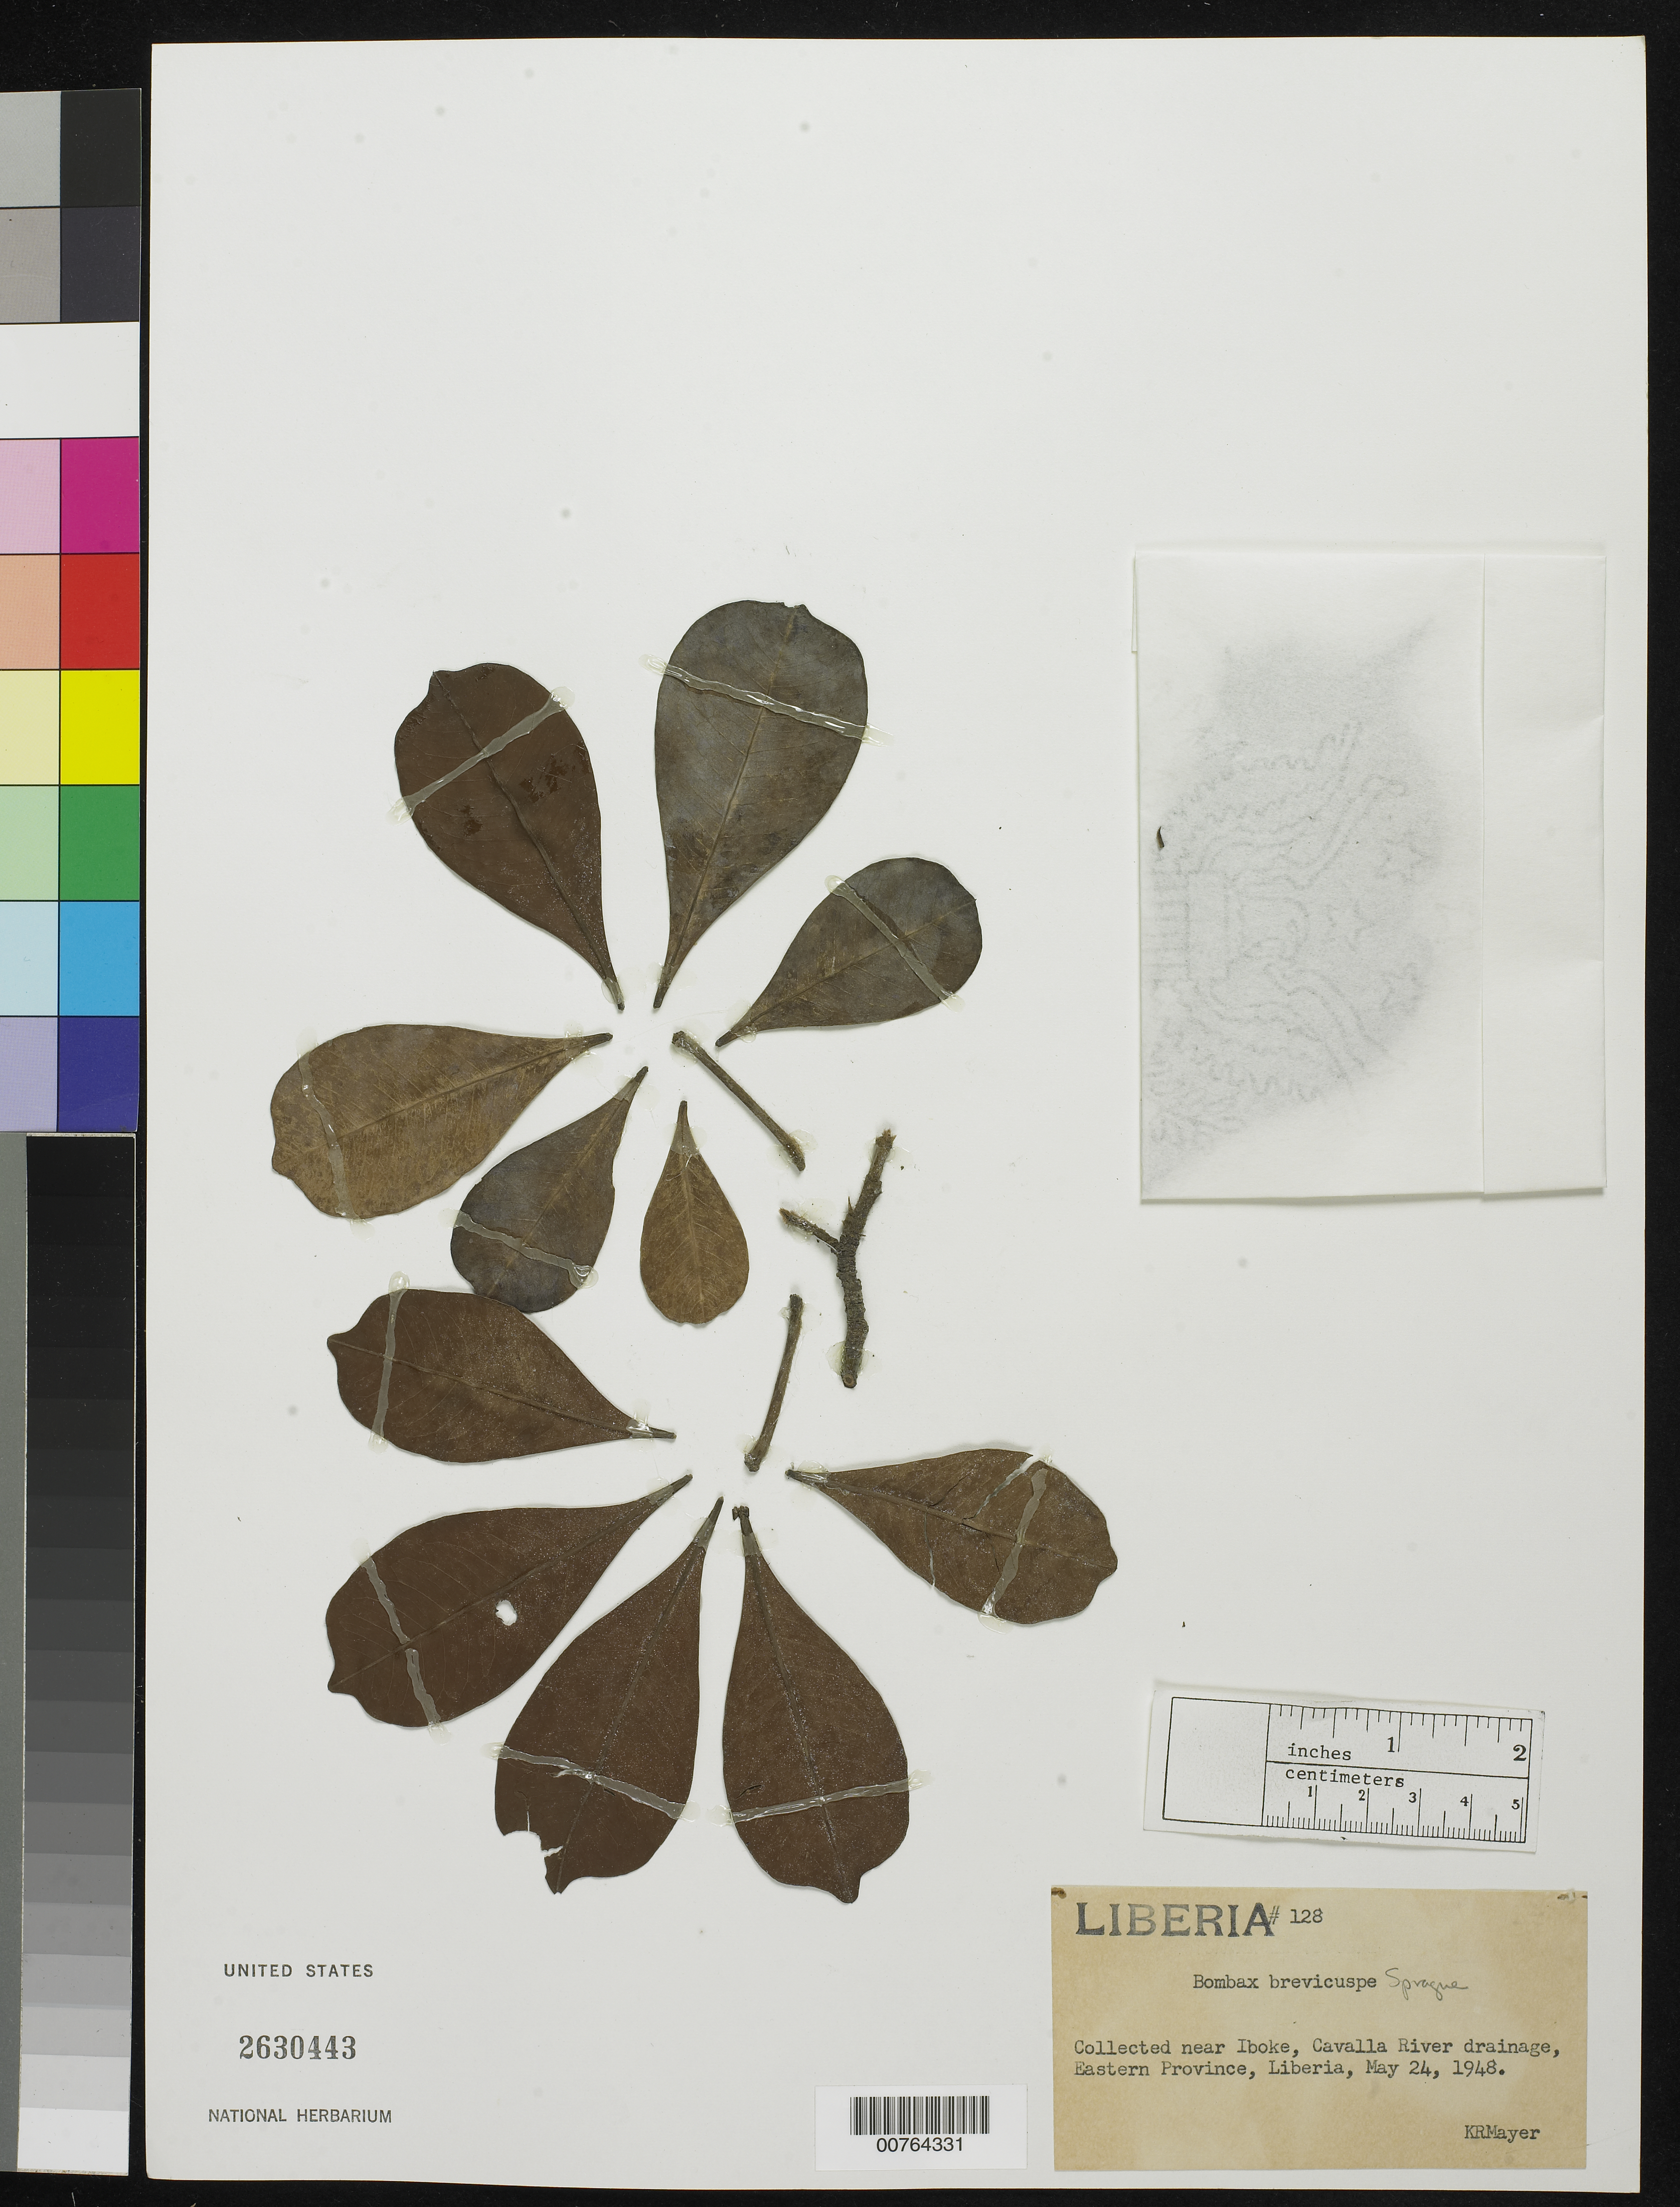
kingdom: Plantae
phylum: Tracheophyta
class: Magnoliopsida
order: Malvales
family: Malvaceae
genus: Bombax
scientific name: Bombax brevicuspe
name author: Spreng.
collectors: K. R. Mayer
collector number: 128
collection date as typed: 24 May 1948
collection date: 1948-05-24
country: Liberia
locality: Eastern Province: Cavall River drainage, near Iboke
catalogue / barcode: US 2630443